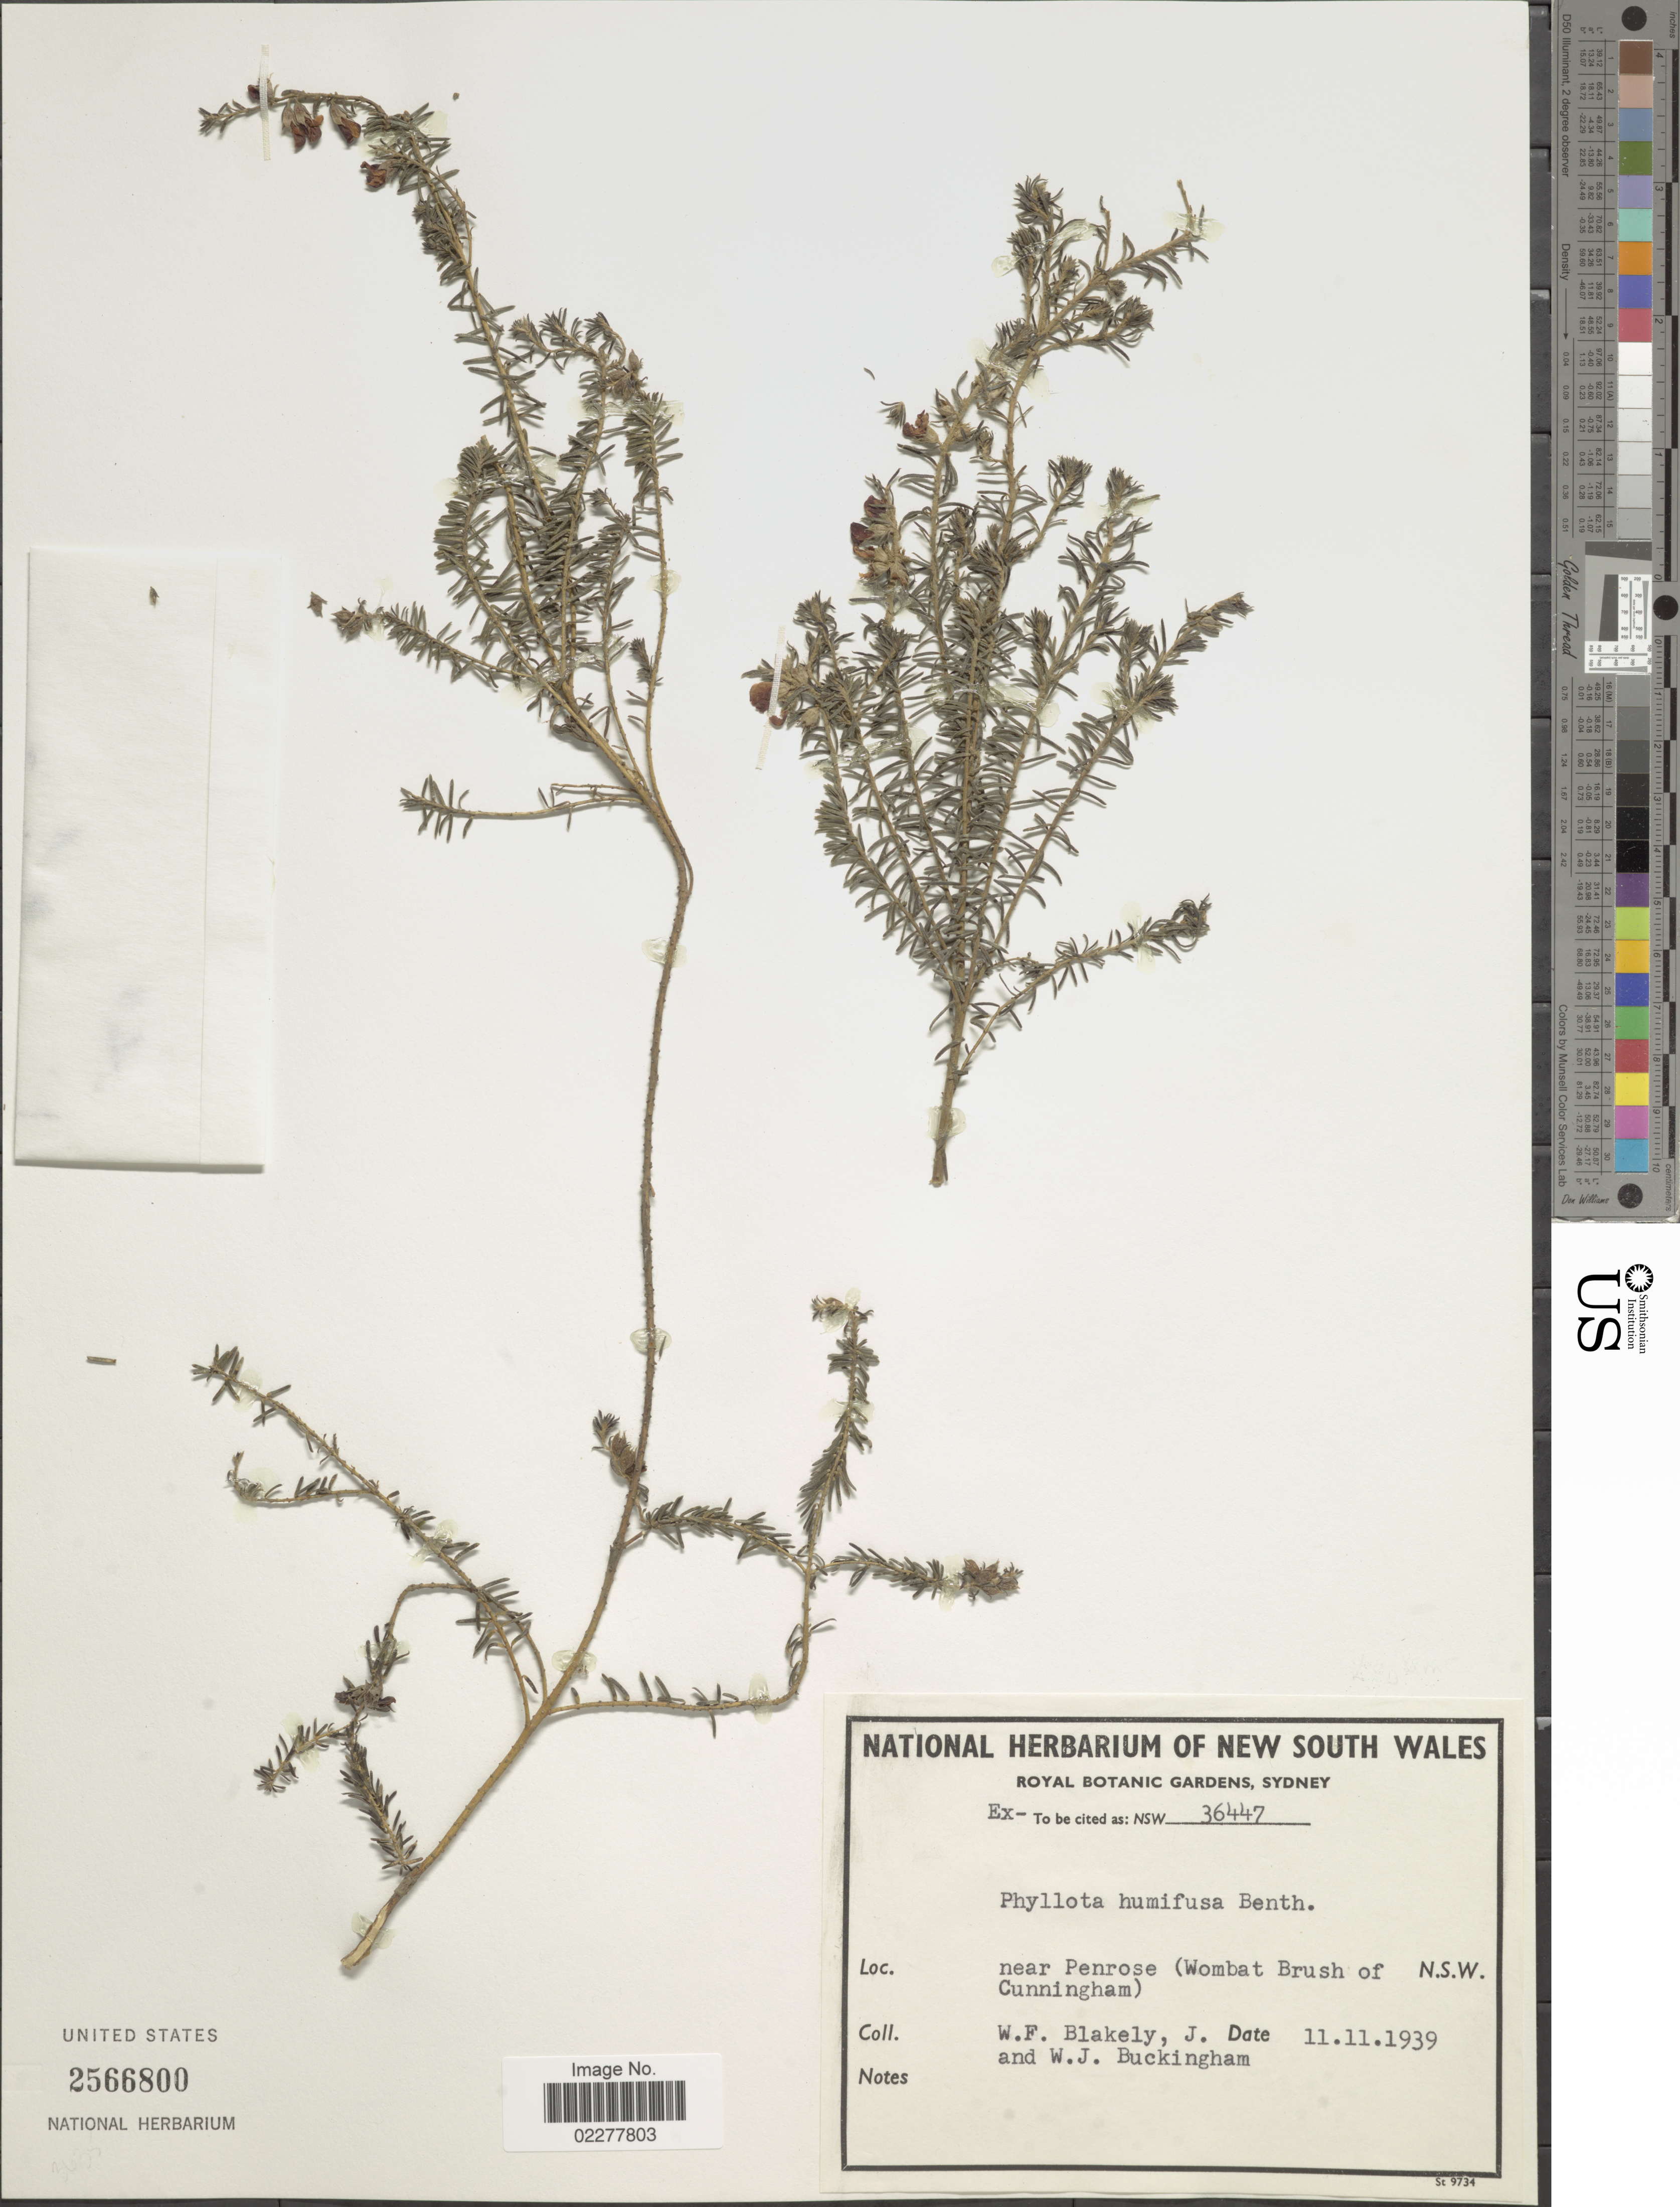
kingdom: Plantae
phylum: Tracheophyta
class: Magnoliopsida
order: Fabales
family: Fabaceae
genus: Phyllota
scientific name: Phyllota humifusa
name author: Benth.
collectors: W. Blakely, J. Buckingham & W. Buckingham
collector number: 36447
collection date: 1939-11-11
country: Australia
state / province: New South Wales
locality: Near Penrose (Wombat brush of Cunningham) N.S.W.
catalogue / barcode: US 2566800